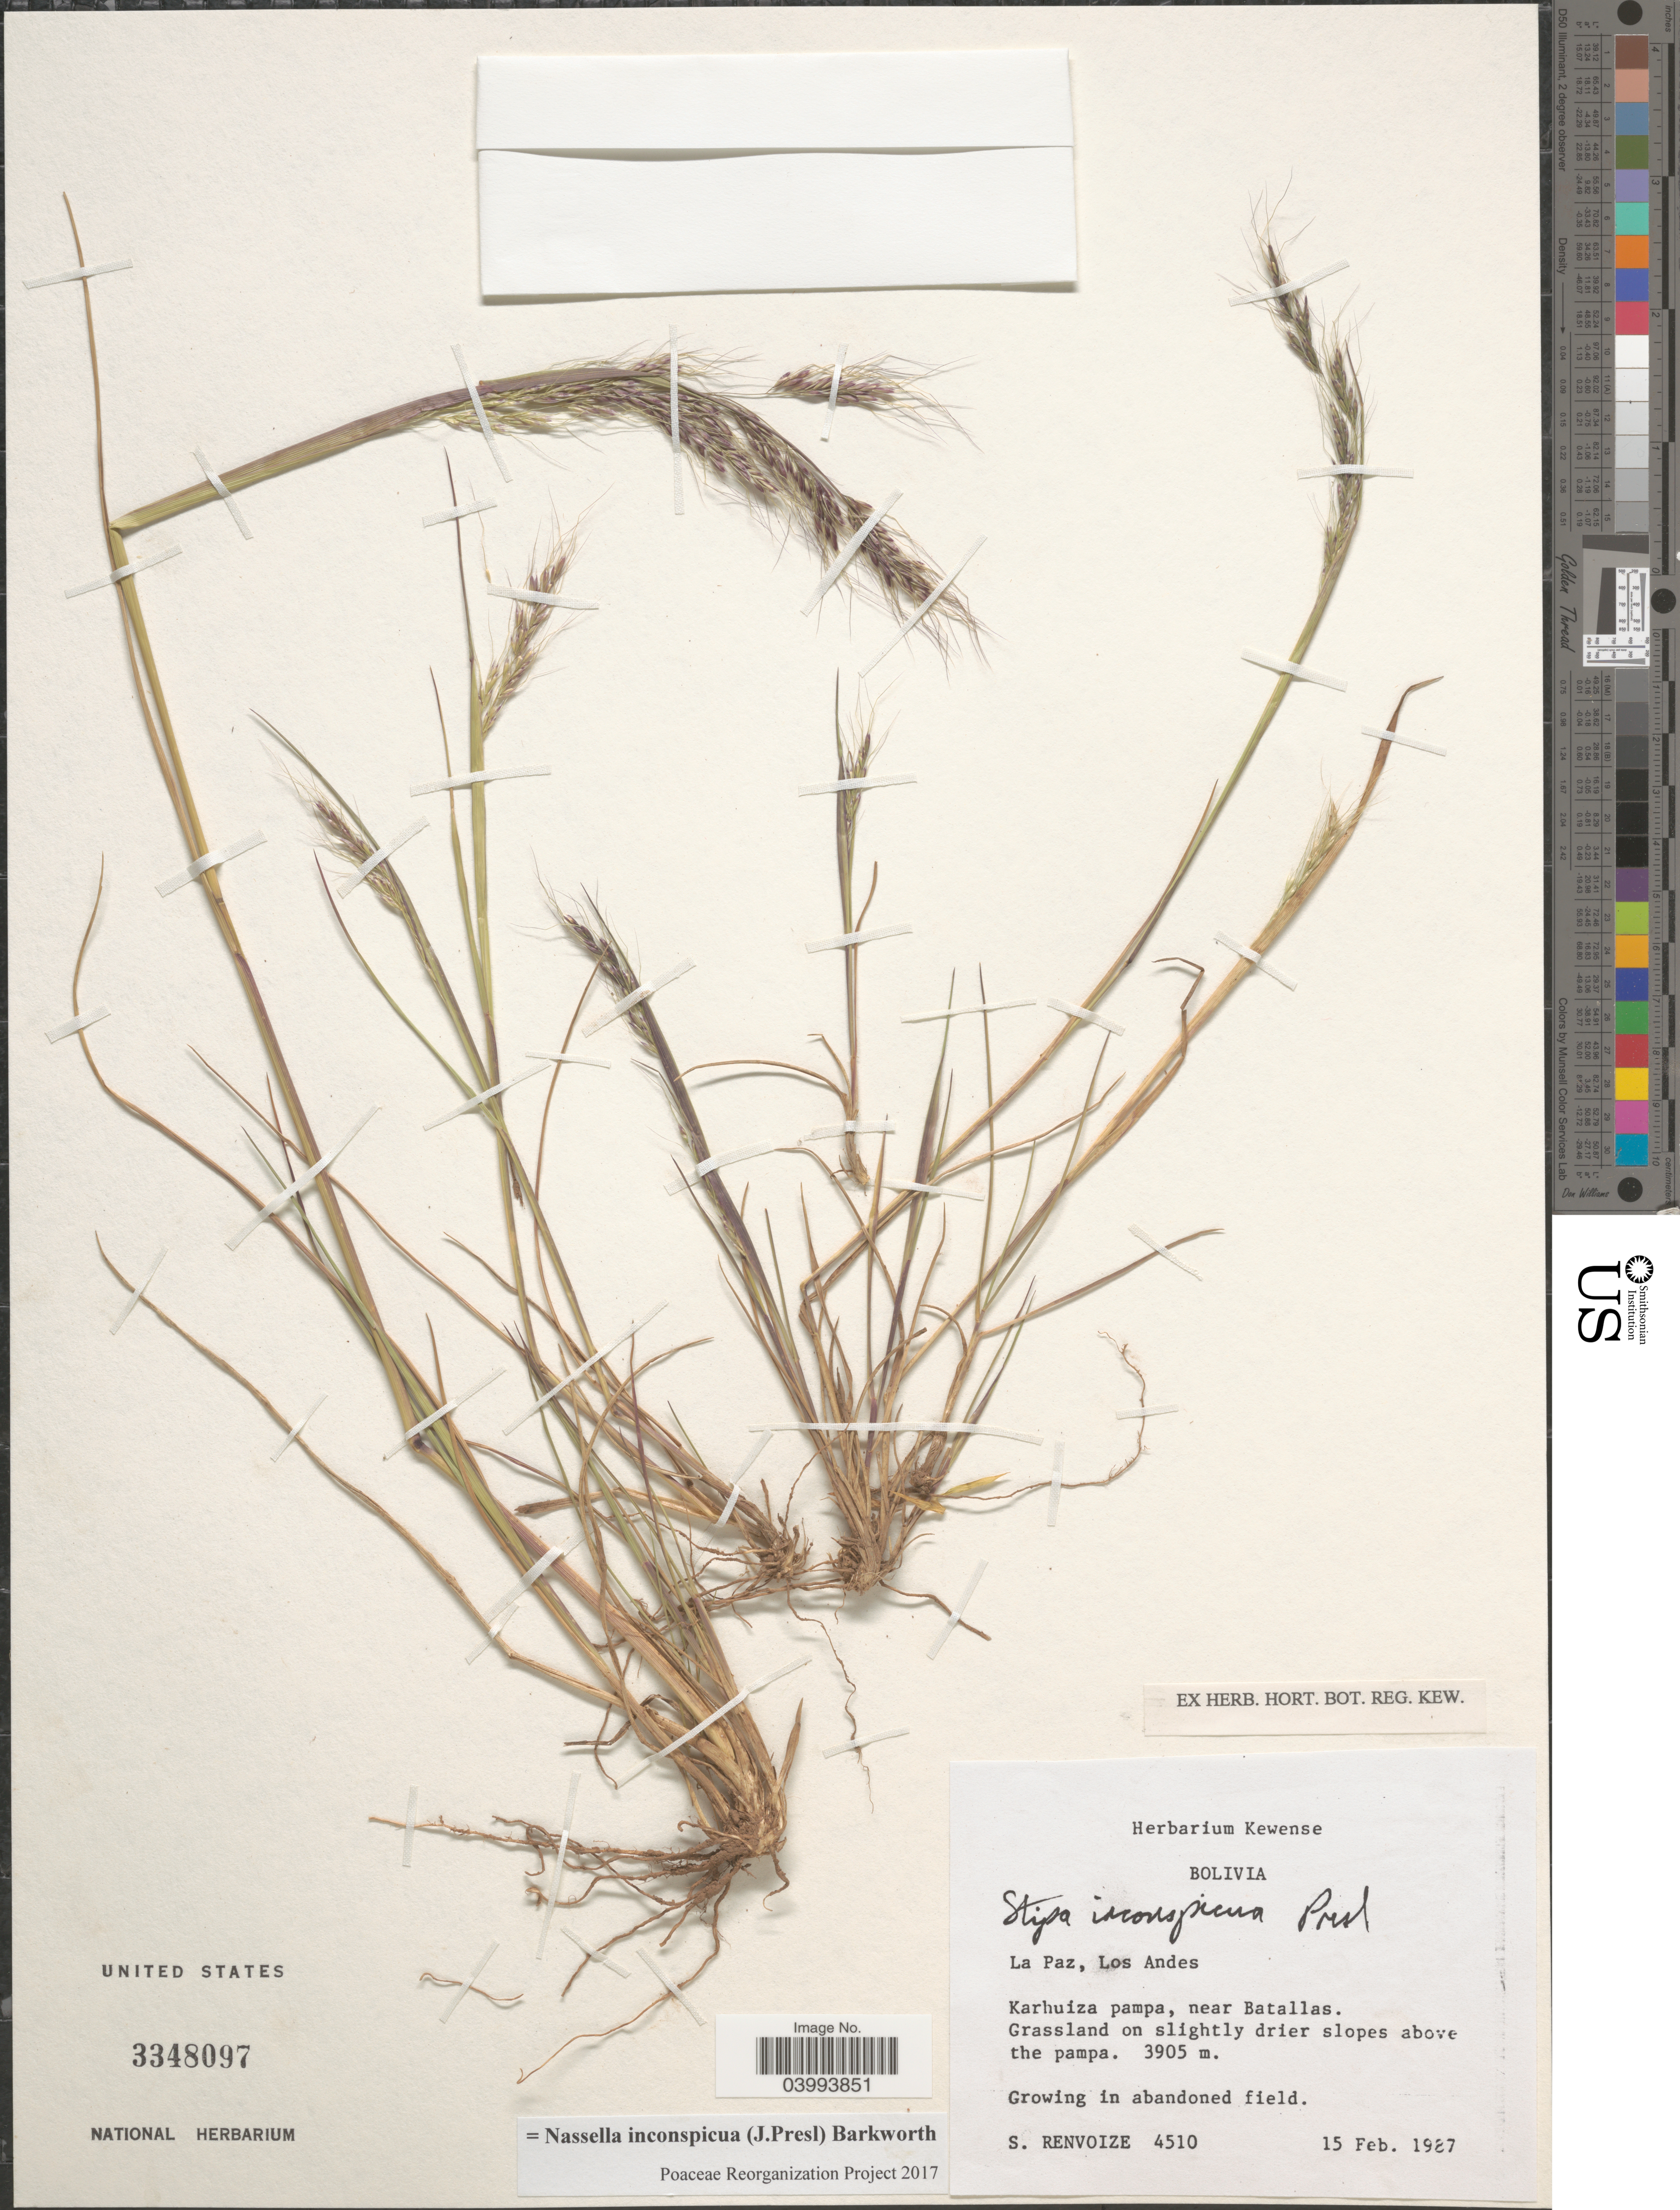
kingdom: Plantae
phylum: Tracheophyta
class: Liliopsida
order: Poales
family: Poaceae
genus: Nassella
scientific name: Nassella inconspicua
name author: (J. Presl) Barkworth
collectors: S. A. Renvoize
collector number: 4510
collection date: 1987-02-15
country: Bolivia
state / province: La Paz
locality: Los Andes. Karhuiza pampa, near Batallas.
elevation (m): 3905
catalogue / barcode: US 3348097